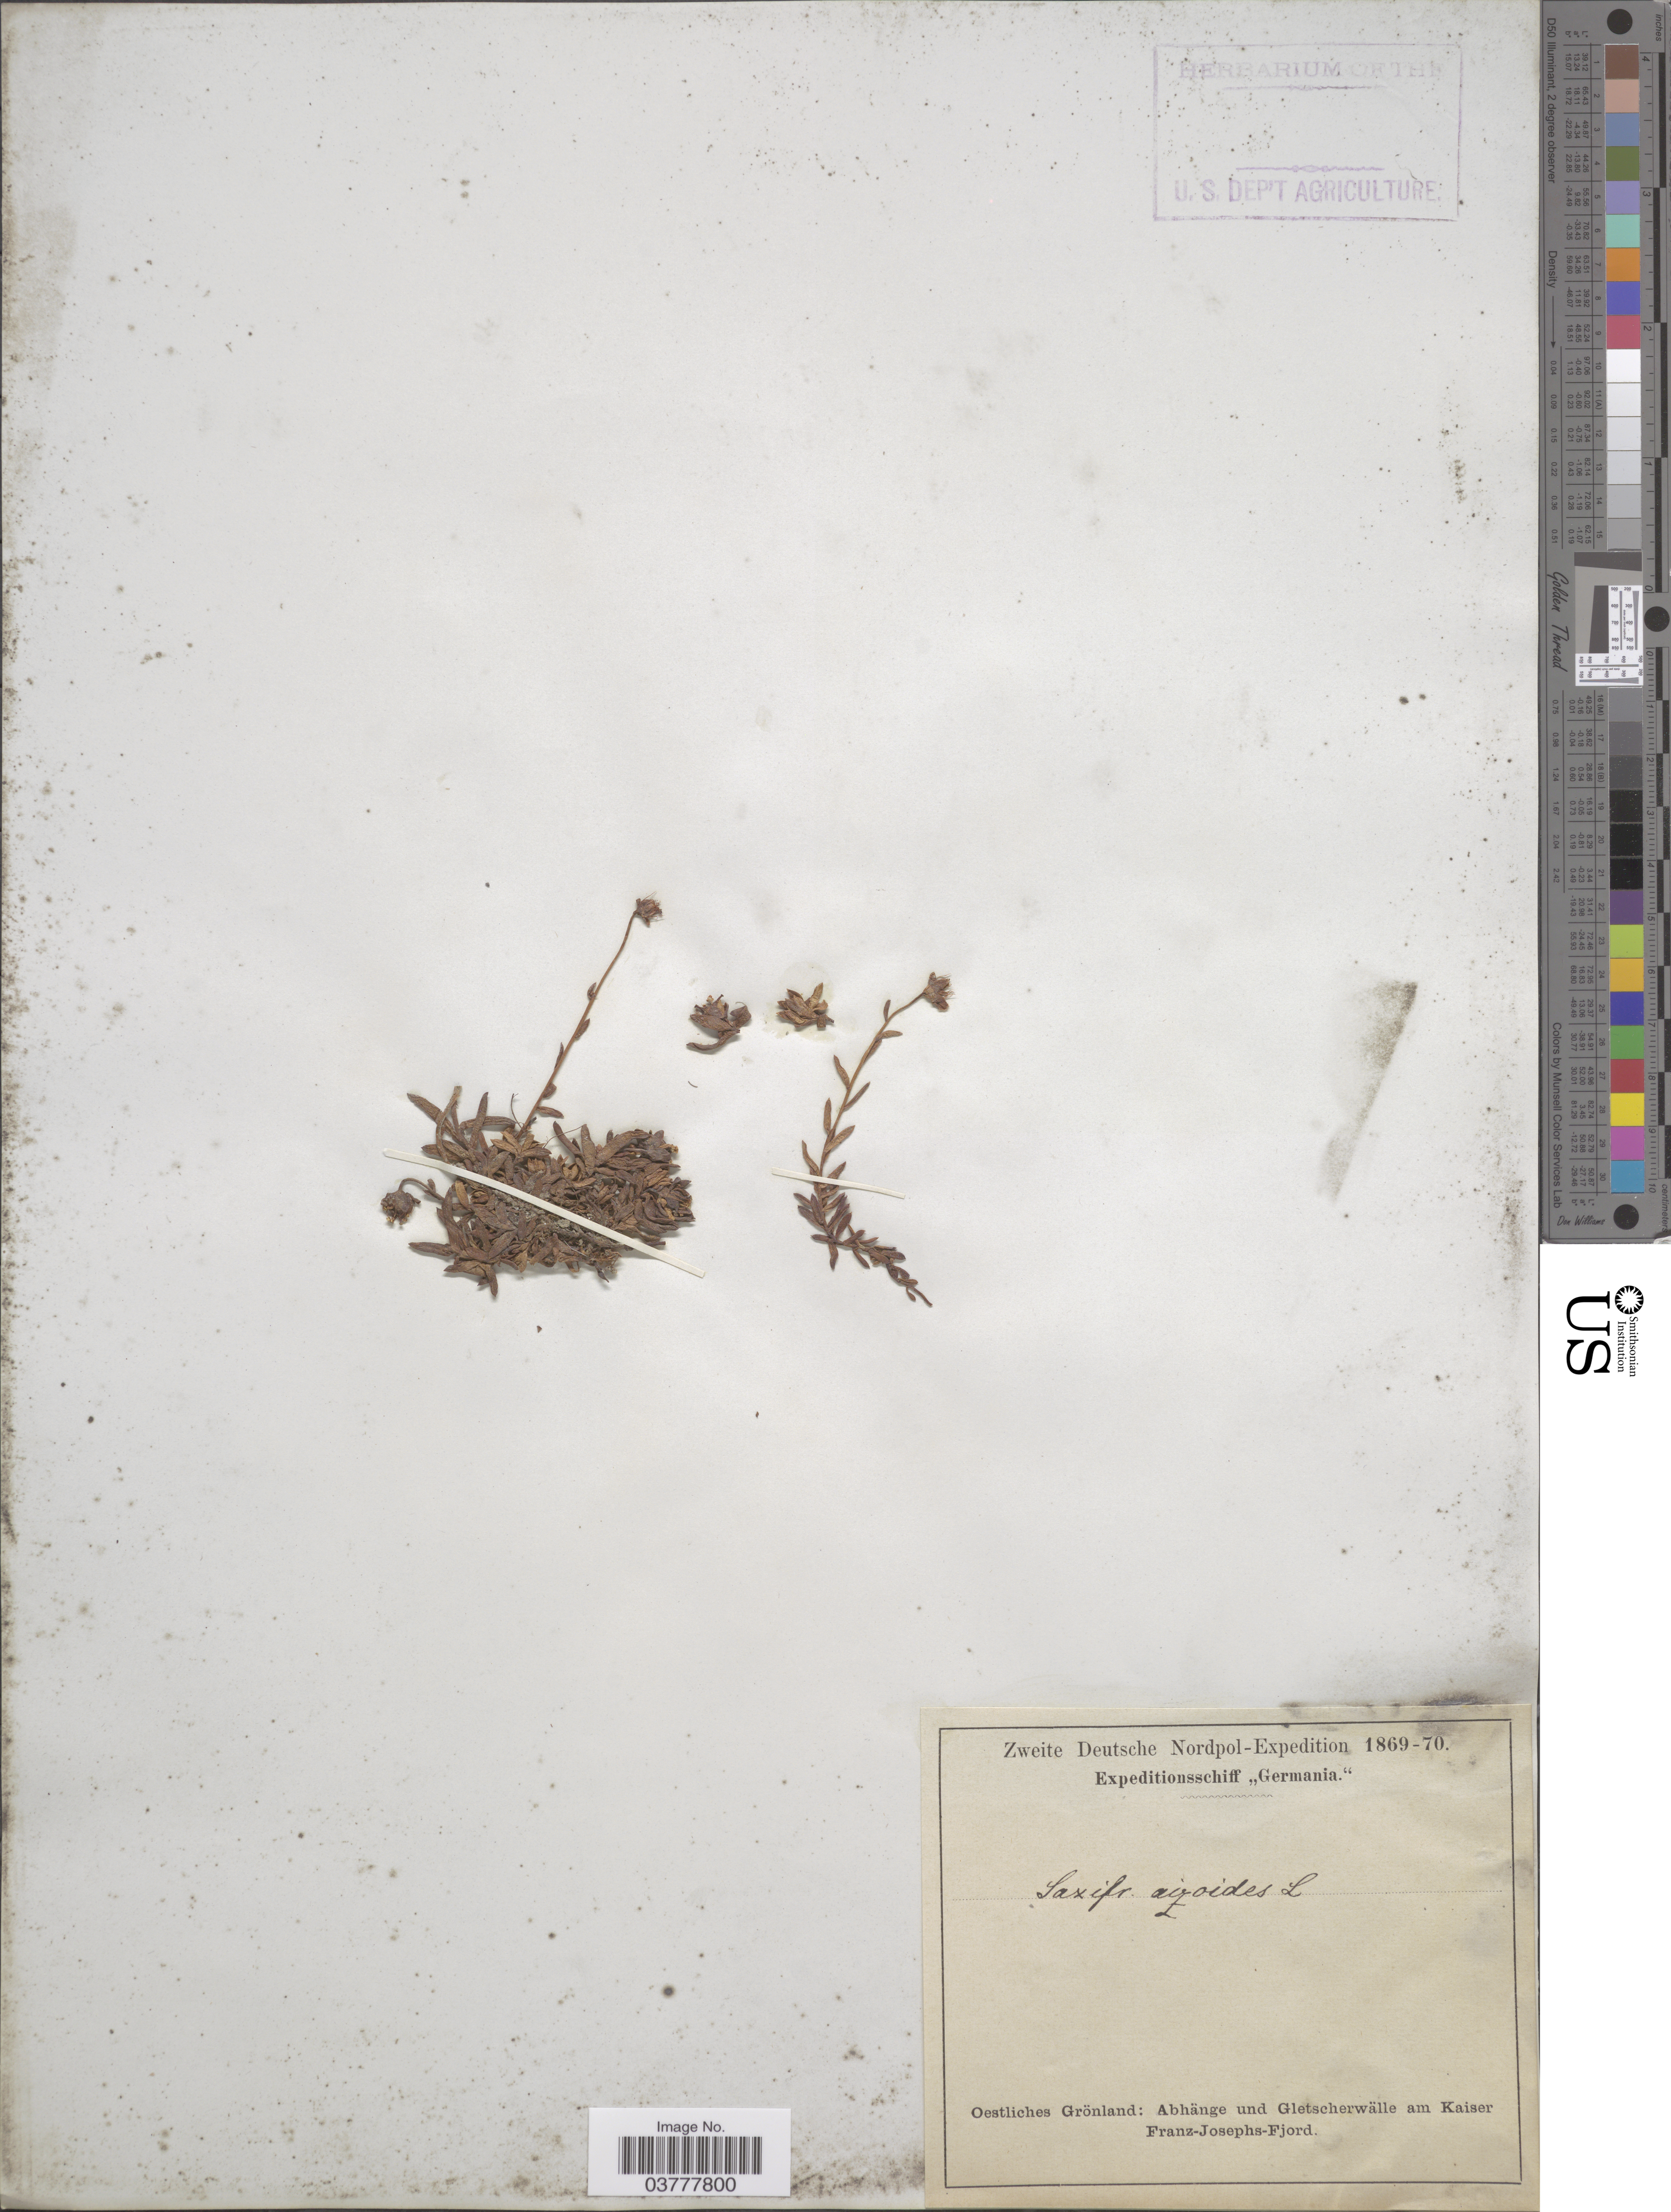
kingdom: Plantae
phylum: Tracheophyta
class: Magnoliopsida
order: Saxifragales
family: Saxifragaceae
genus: Saxifraga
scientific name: Saxifraga aizoides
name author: L.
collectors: Expeditionsschiff "Germania"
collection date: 1869/1870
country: Greenland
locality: Oestliches Grönland: Abhänge und Gletscherwälle am Kaiser Franz-Josephs-Fjord.